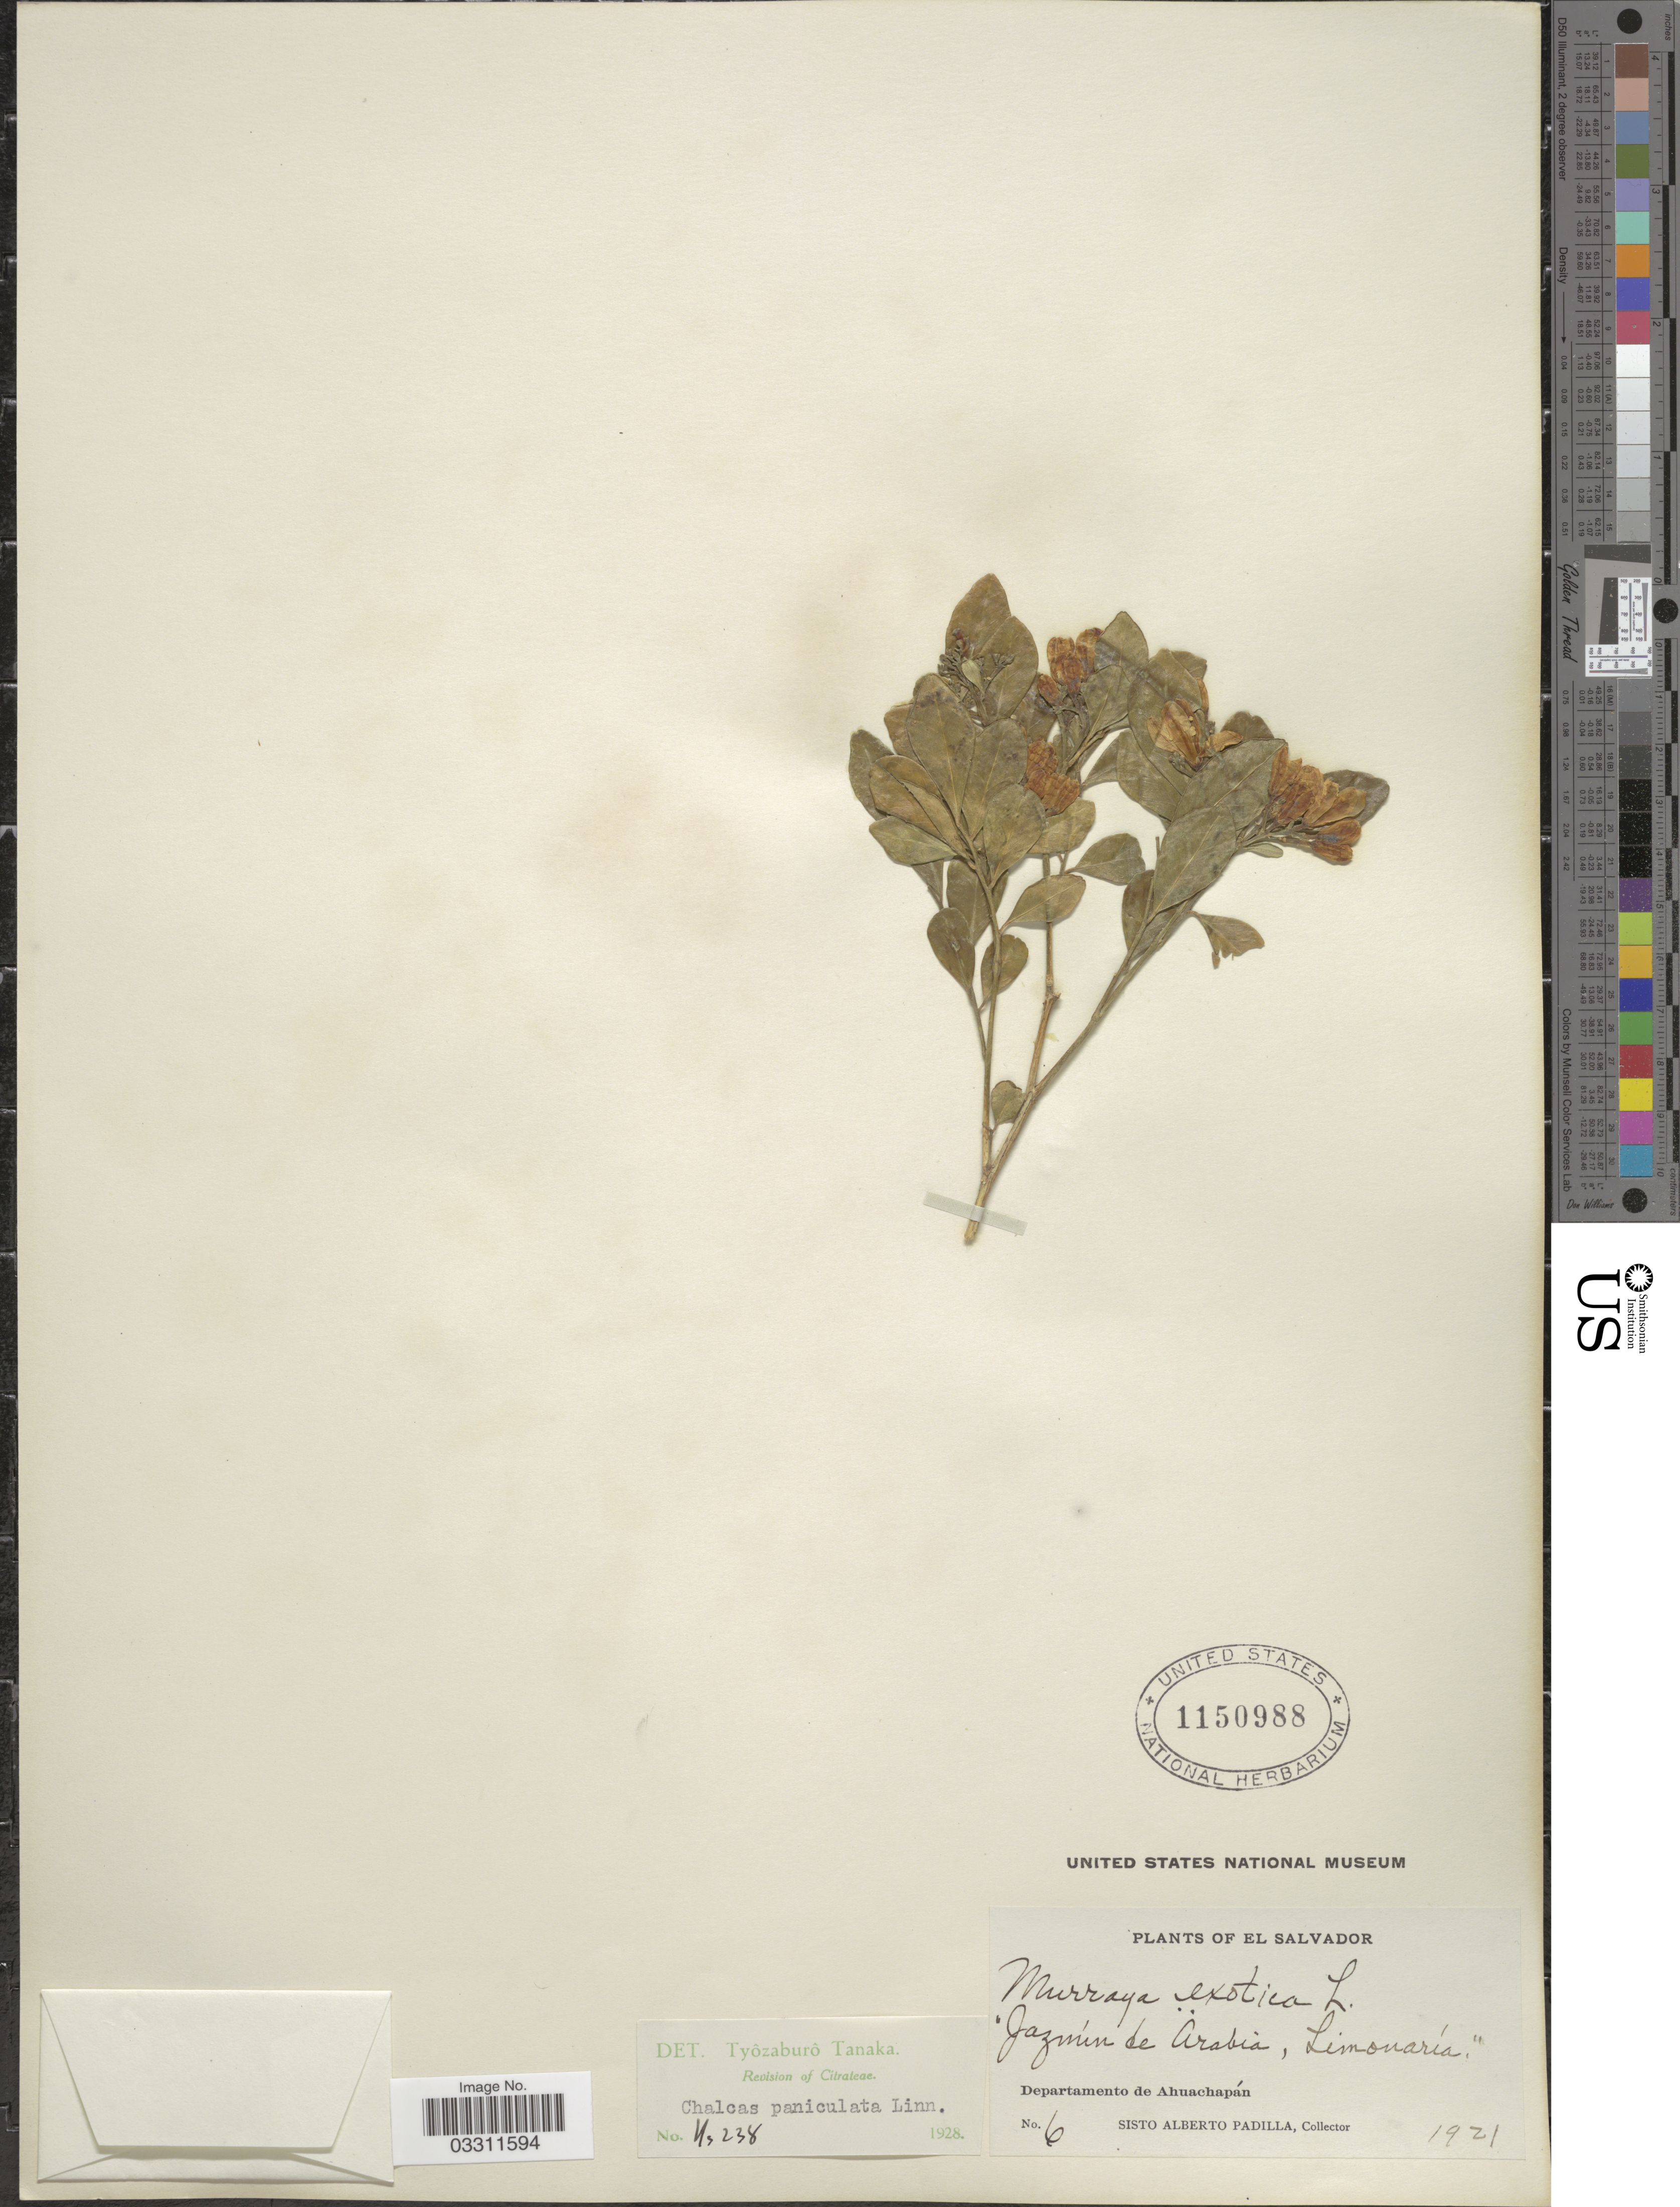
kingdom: Plantae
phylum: Tracheophyta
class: Magnoliopsida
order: Sapindales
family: Rutaceae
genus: Murraya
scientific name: Murraya paniculata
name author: (L.) Jack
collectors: S. A. Padilla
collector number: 6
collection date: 1921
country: El Salvador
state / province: Ahuachapan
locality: Departamento de Ahuachapán.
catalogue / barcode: US 1150988